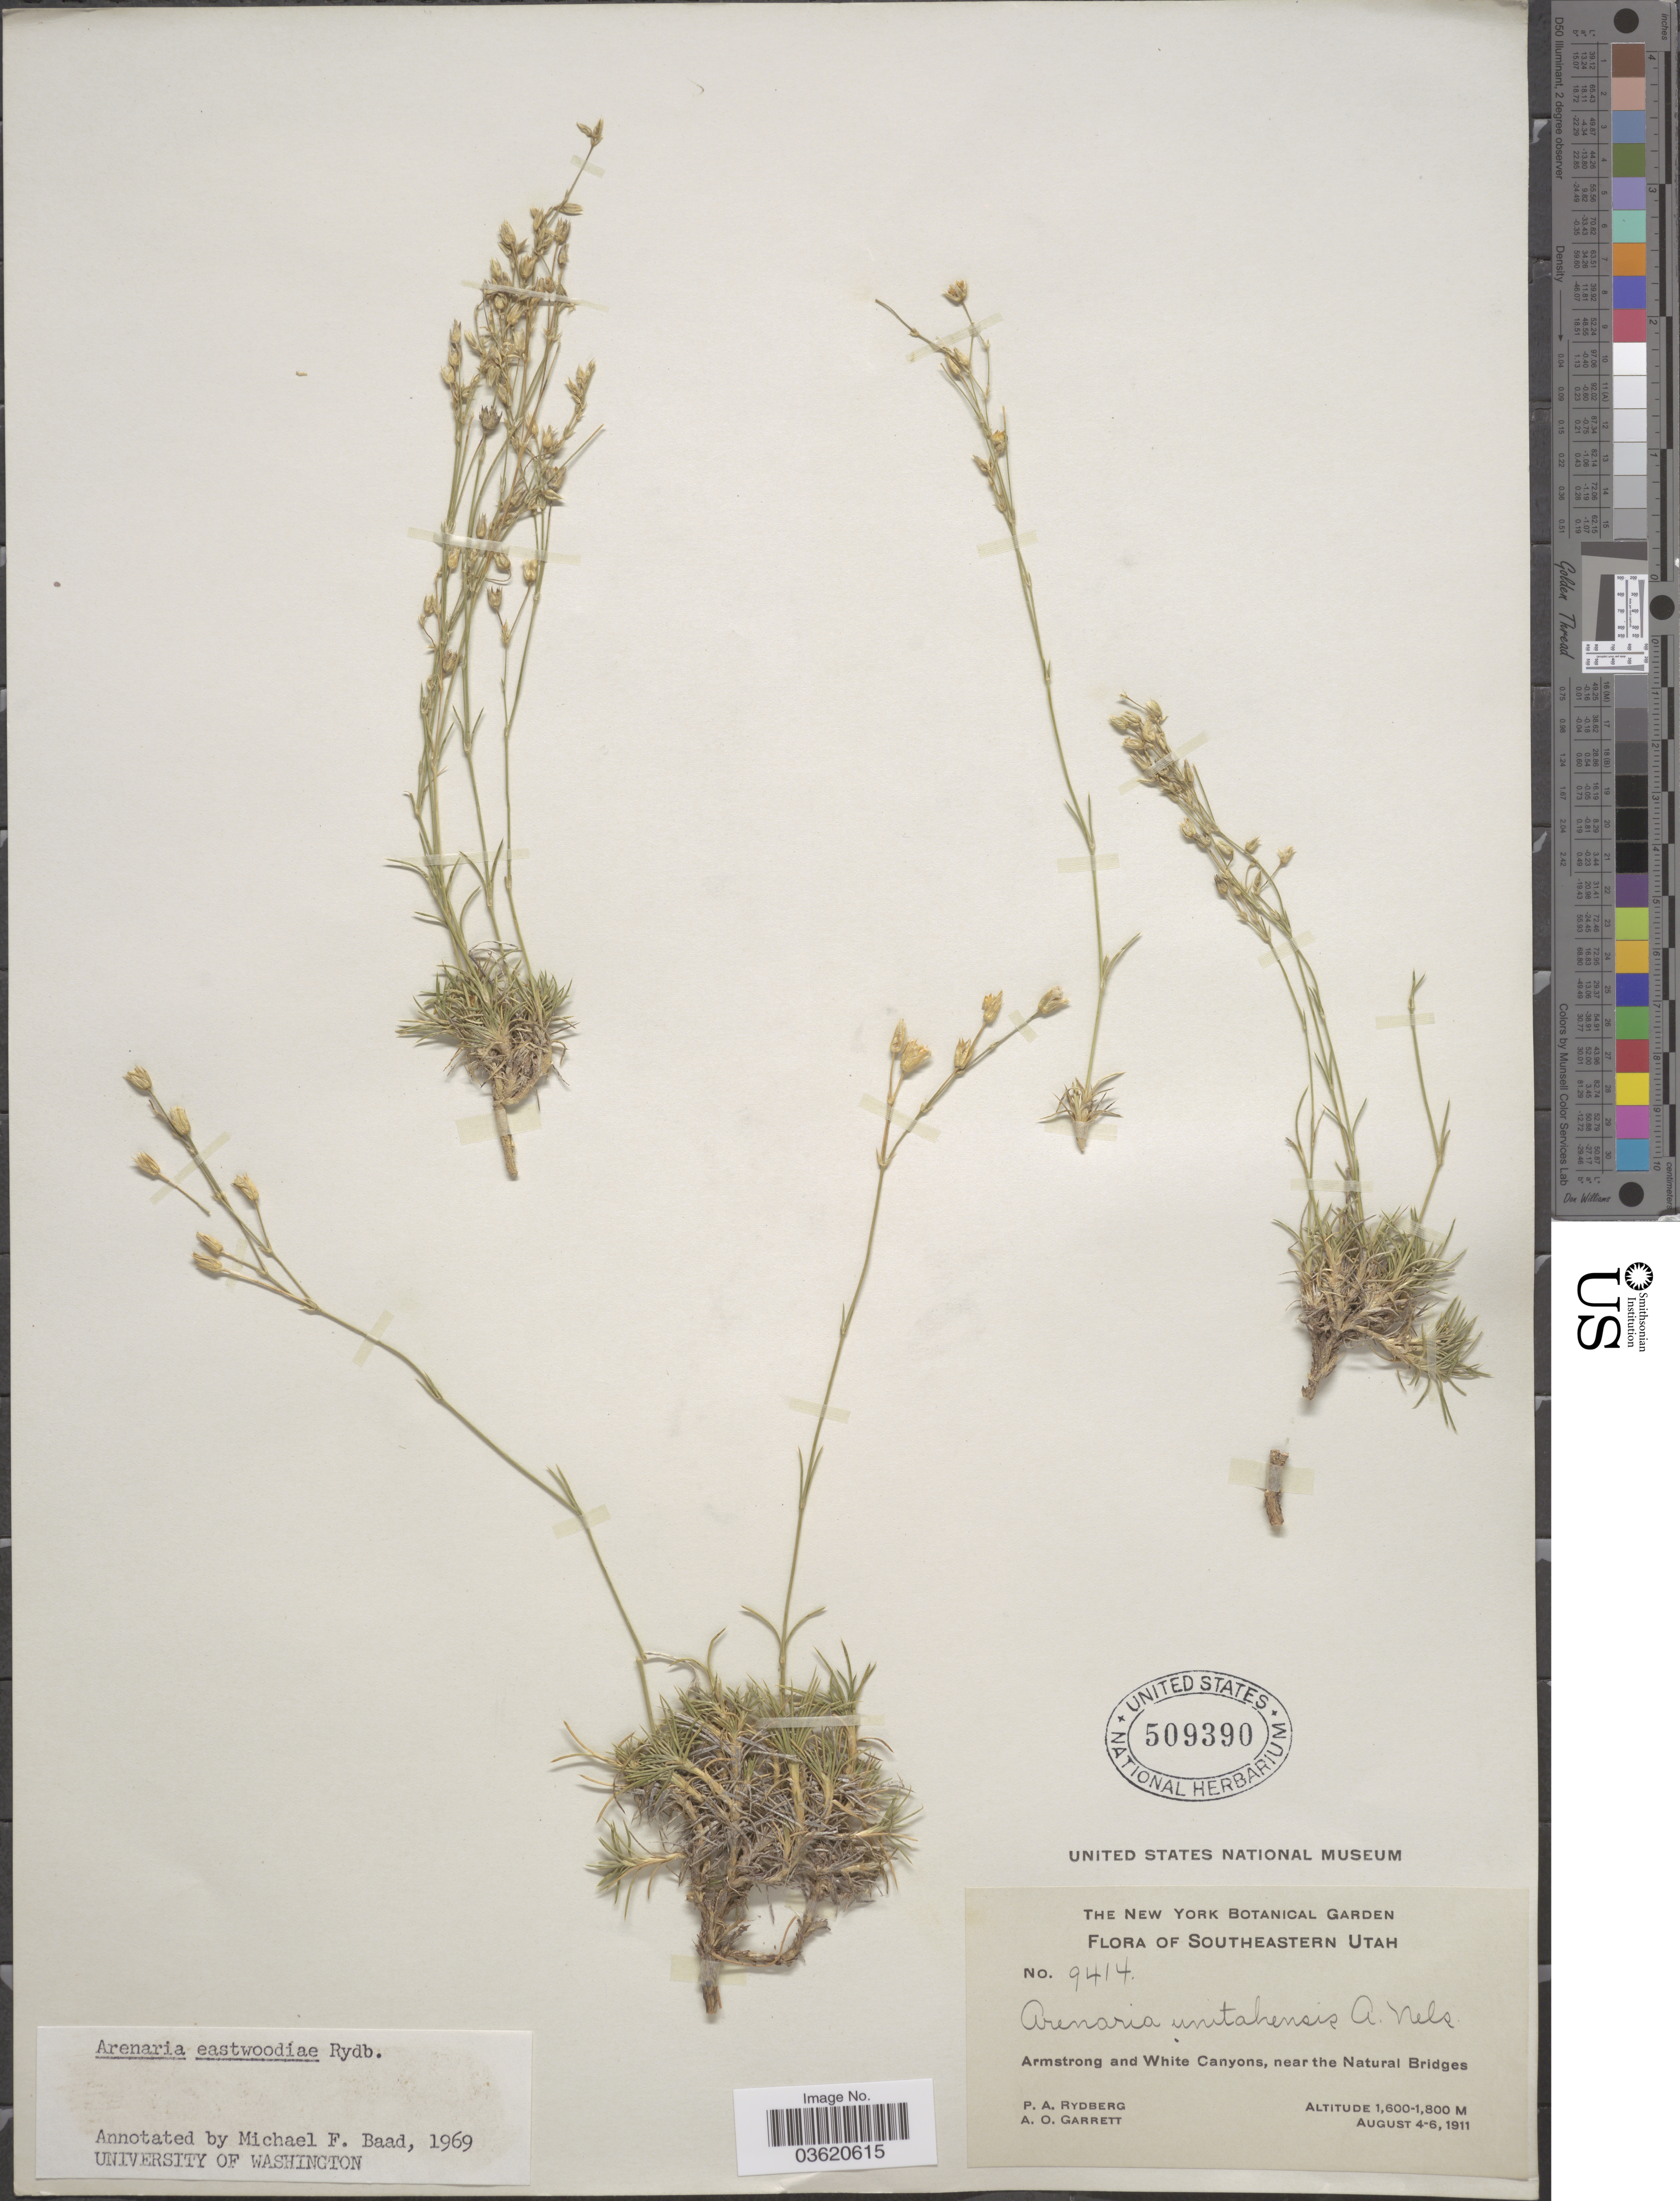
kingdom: Plantae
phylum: Tracheophyta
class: Magnoliopsida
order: Caryophyllales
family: Caryophyllaceae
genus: Eremogone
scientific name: Eremogone eastwoodiae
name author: (Rydb.) Ikonn.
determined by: Strong, Mark T., (BOT), Smithsonian Institution - National Museum of Natural History (UNITED STATES)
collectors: P. A. Rydberg & A. O. Garrett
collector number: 9414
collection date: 1911-08-04/1911-08-06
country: United States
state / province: Utah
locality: Southeastern Utah. Armstrong and White Canyons, near the Natural Bridges.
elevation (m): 1600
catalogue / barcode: US 509390